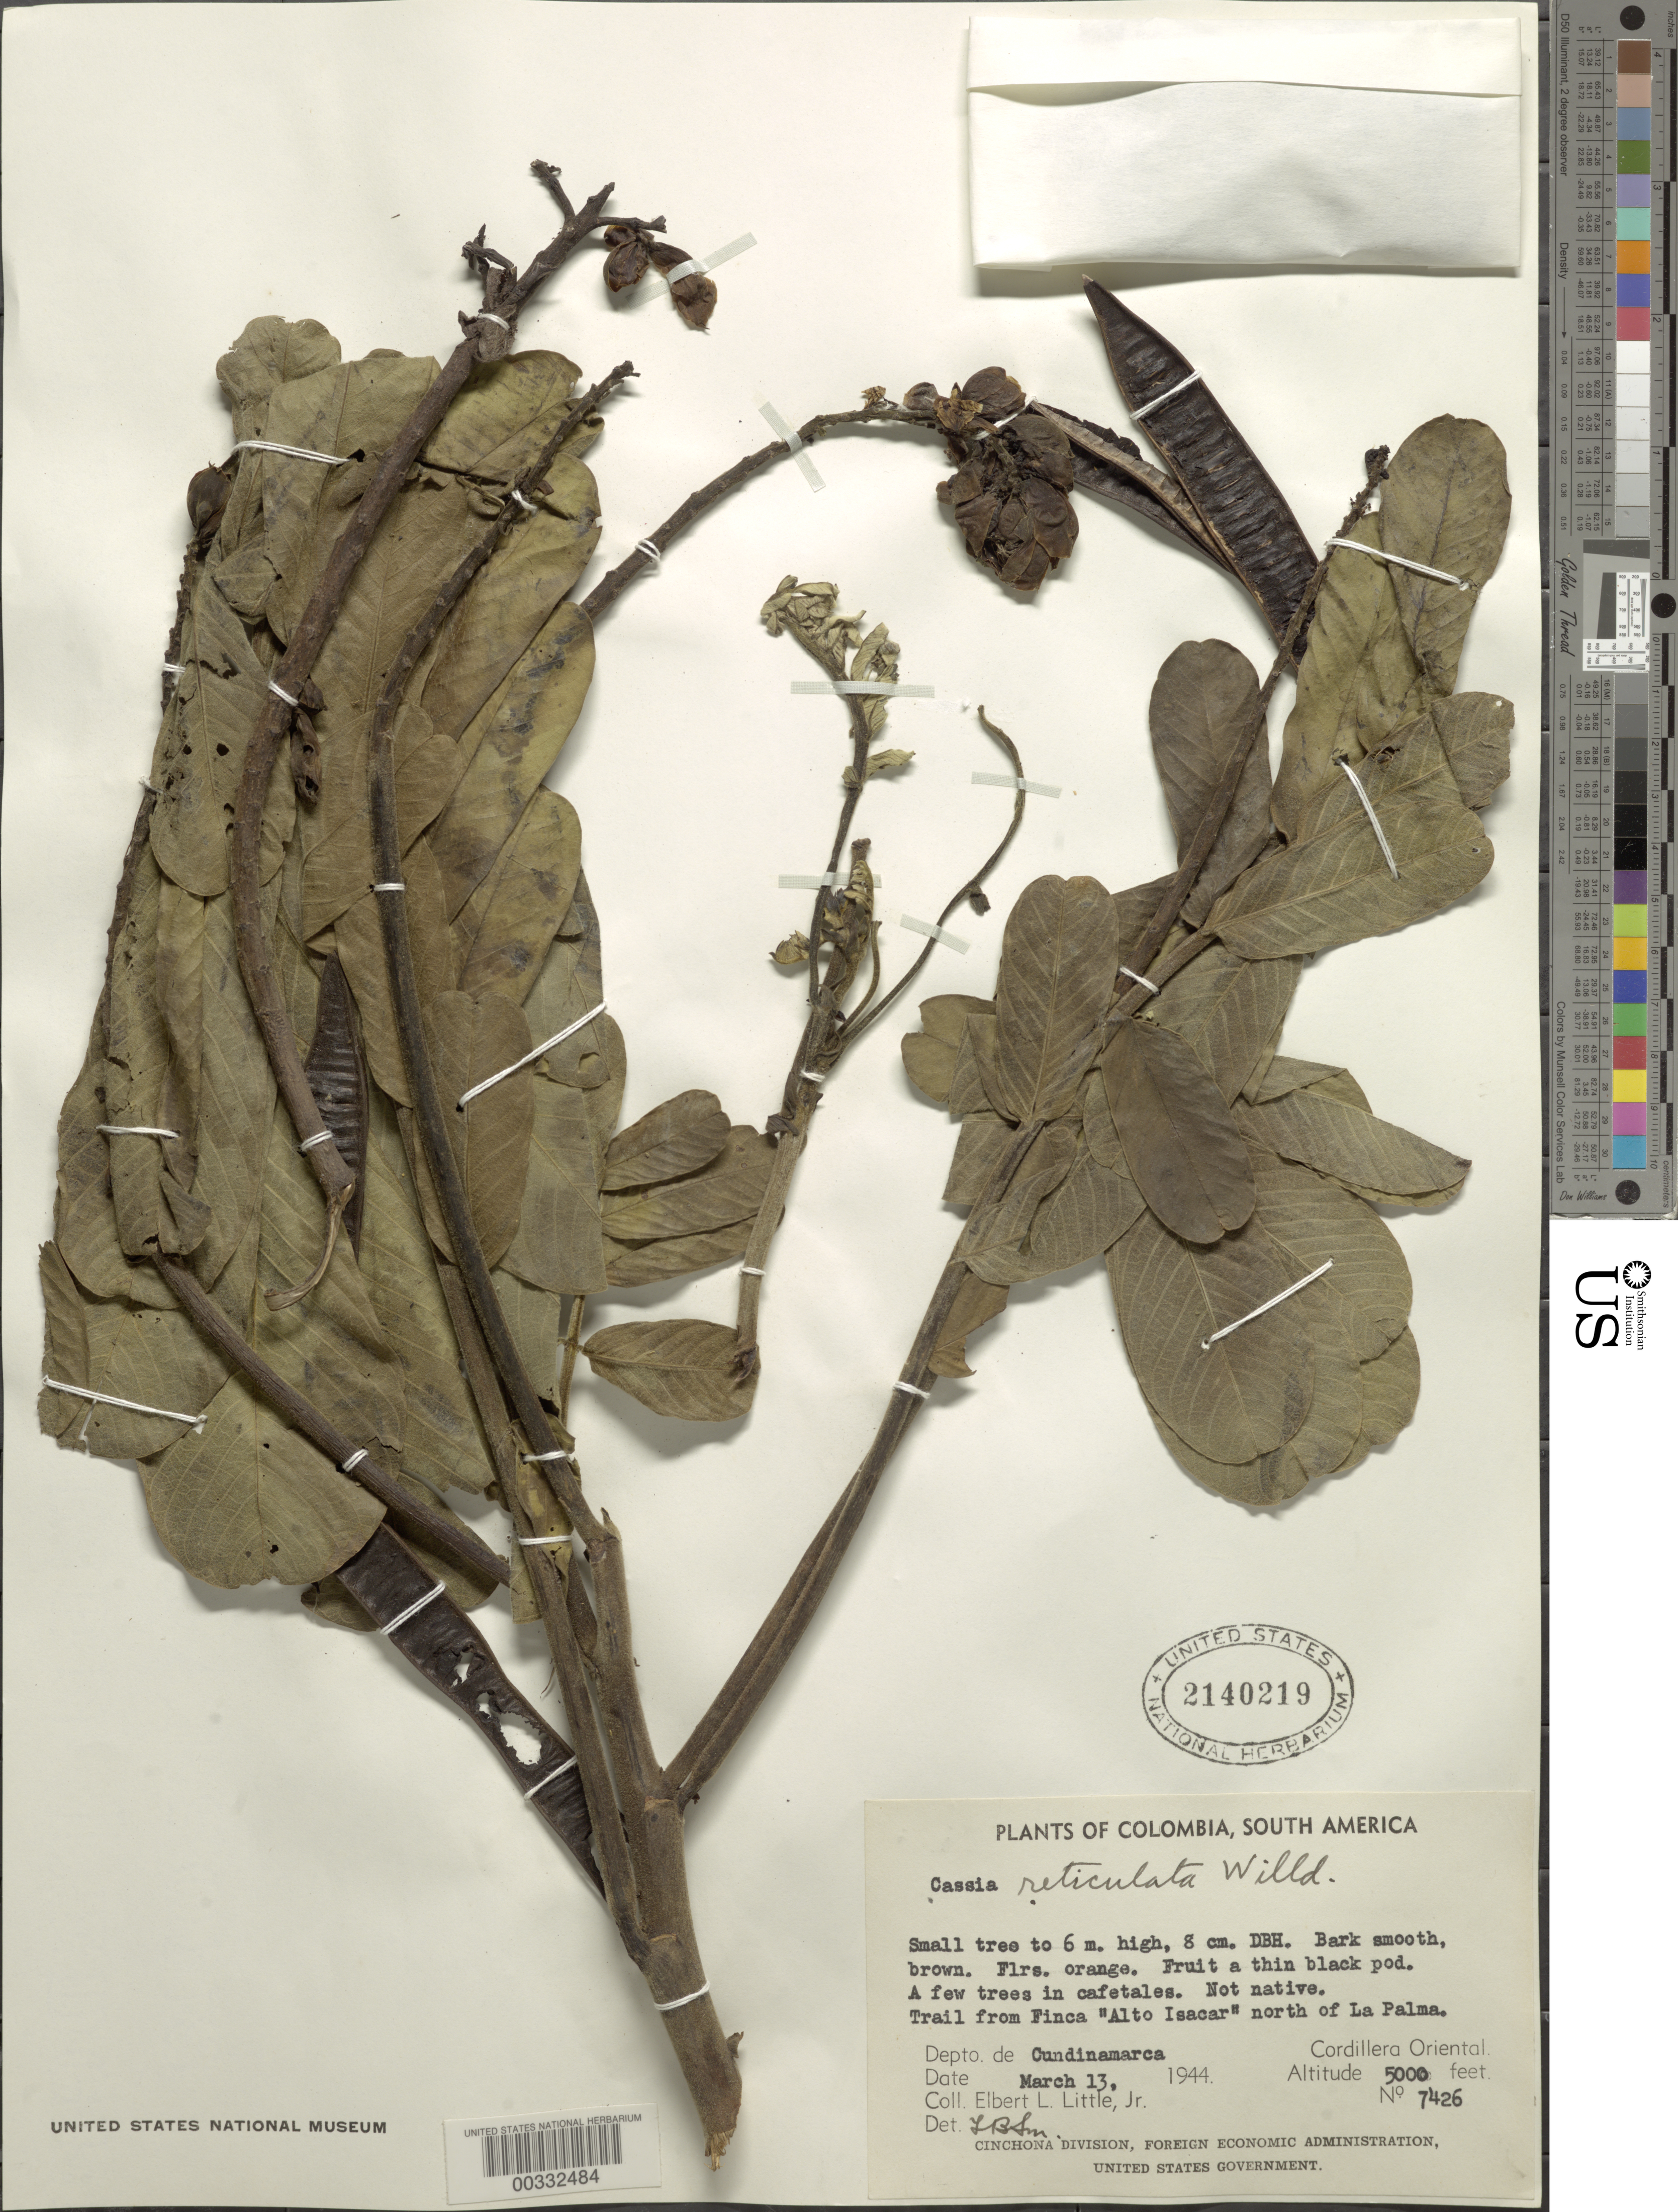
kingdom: Plantae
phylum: Tracheophyta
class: Magnoliopsida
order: Fabales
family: Fabaceae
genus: Senna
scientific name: Senna reticulata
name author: (Willd.) H.S. Irwin & Barneby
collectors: E. L. Little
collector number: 7426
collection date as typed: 13 Mar 1944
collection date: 1944-03-13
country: Colombia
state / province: Cundinamarca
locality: Trail from Finca "Alto Isacar" N of La Palma; Cordillera Oriental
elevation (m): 1524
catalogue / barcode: US 2140219